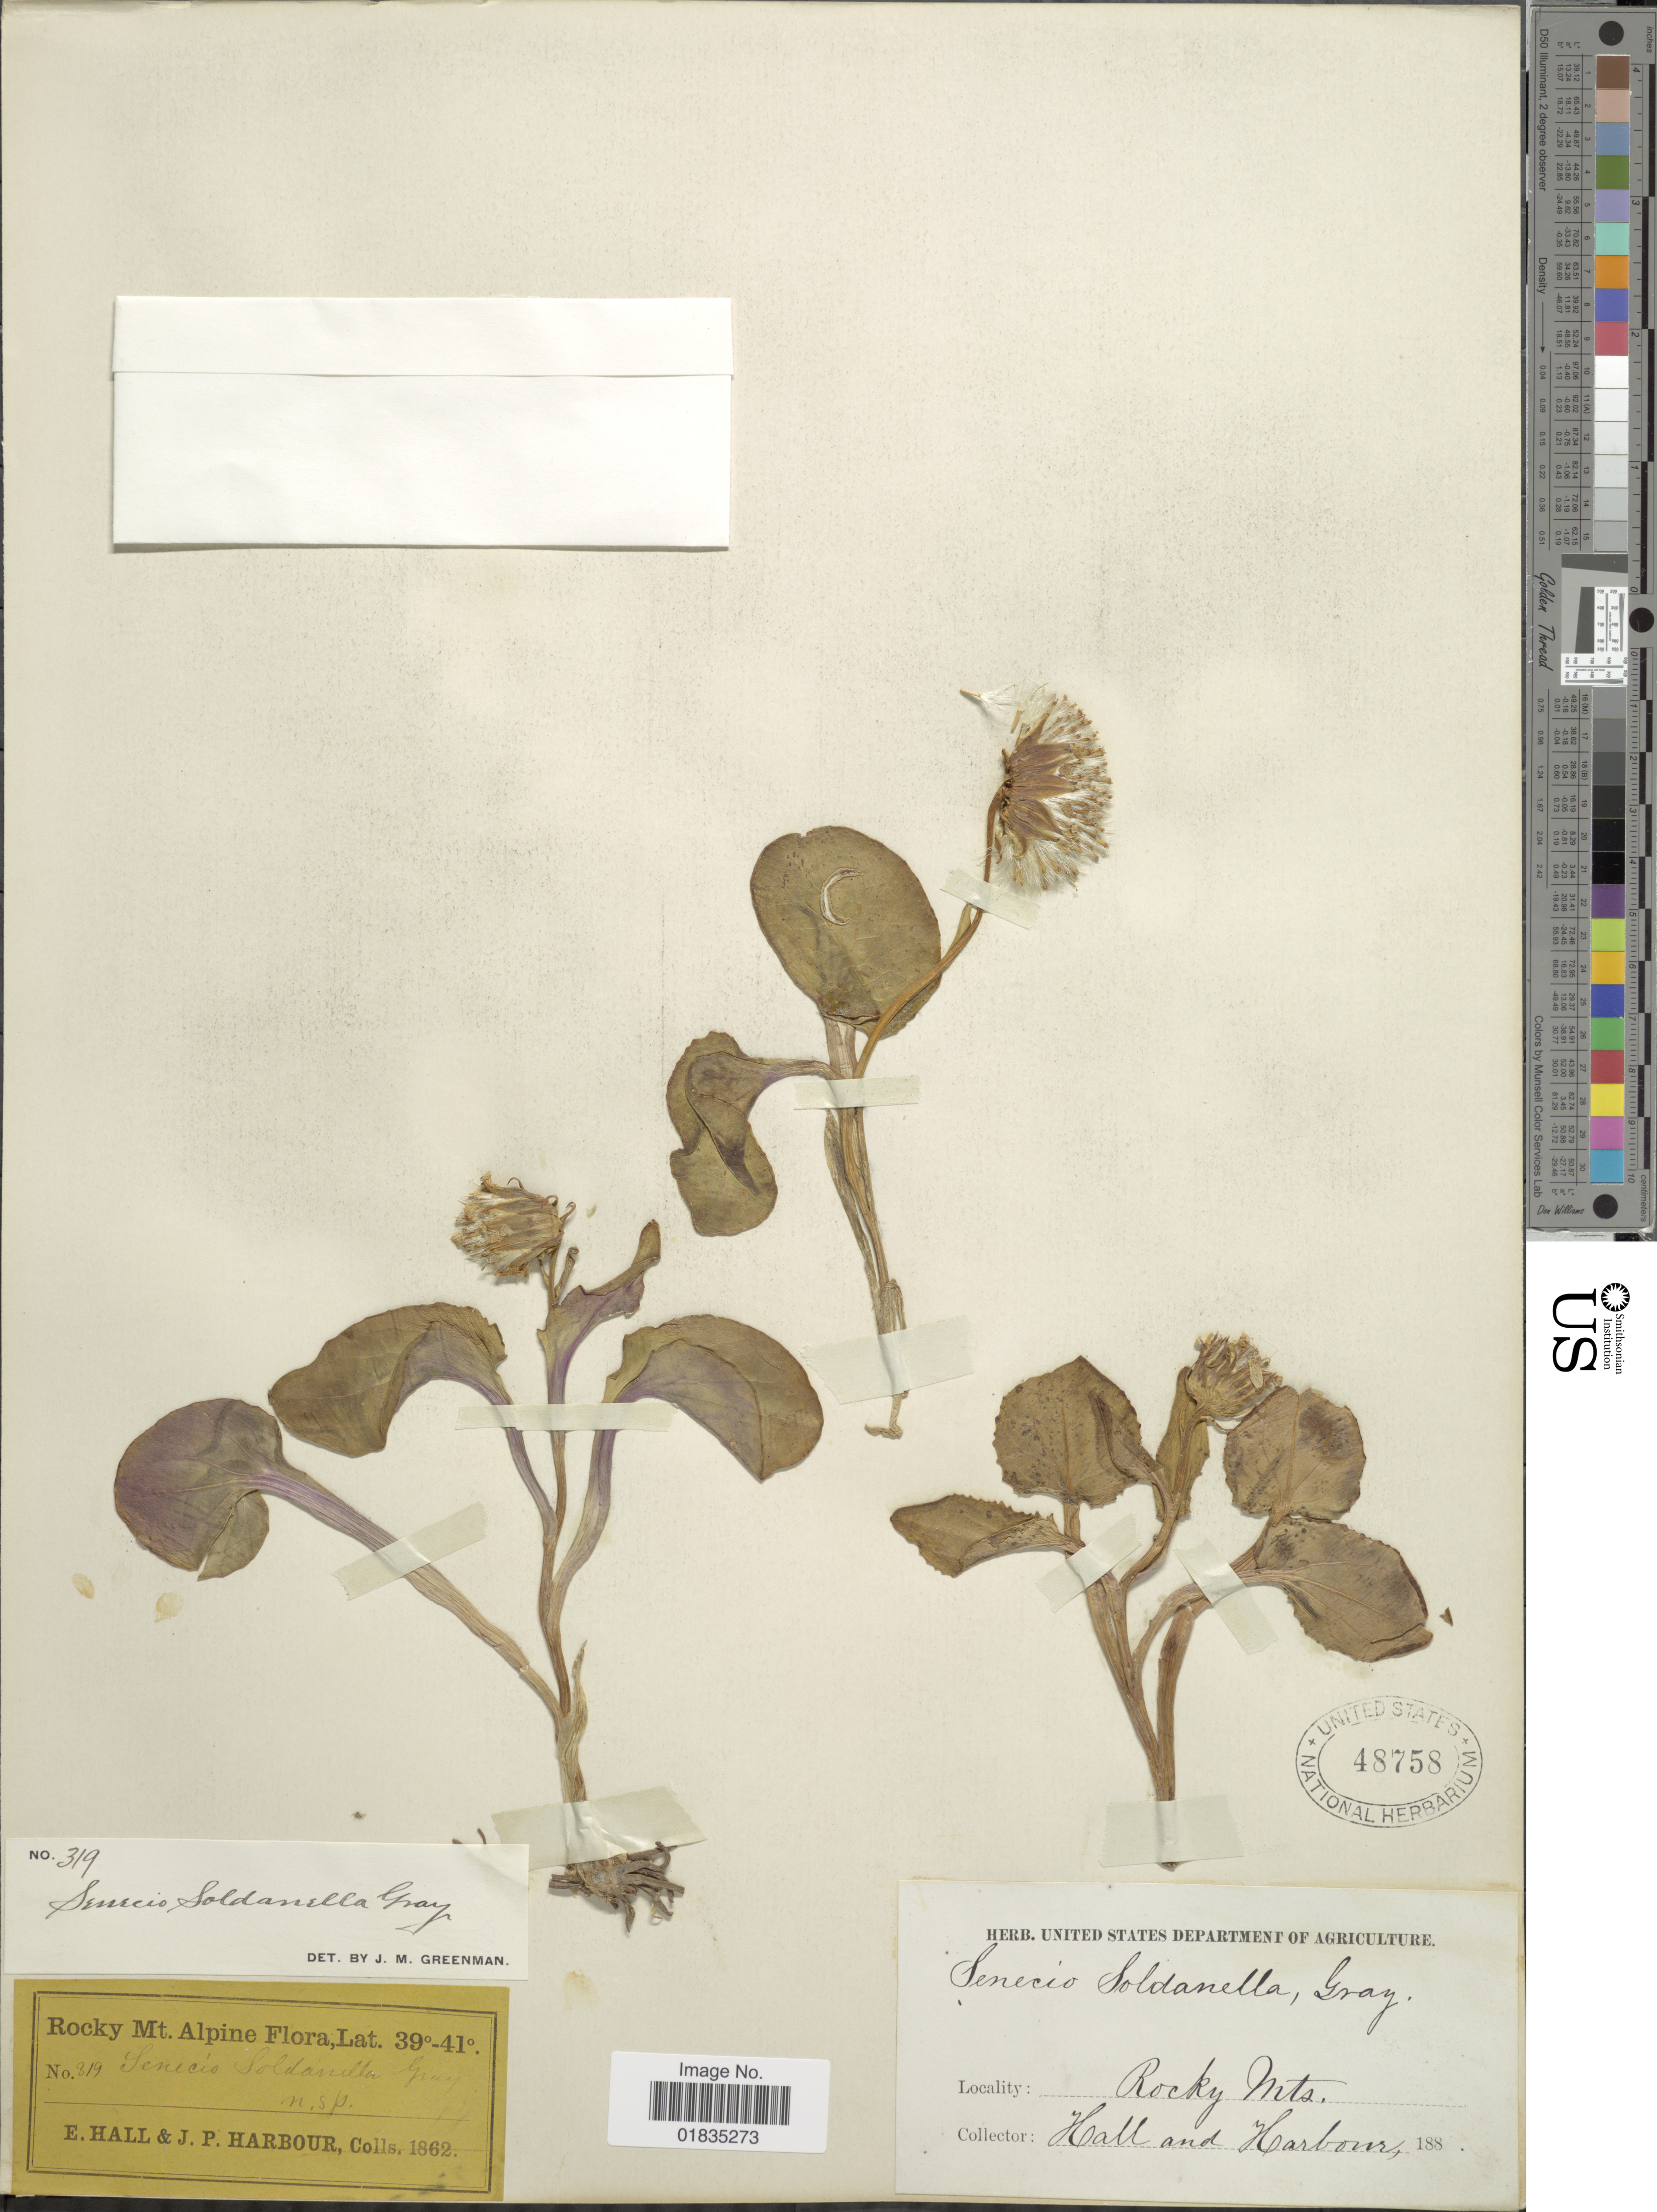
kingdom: Plantae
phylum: Tracheophyta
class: Magnoliopsida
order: Asterales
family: Asteraceae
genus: Senecio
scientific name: Senecio soldanella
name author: A. Gray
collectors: E. Hall & J. Harbour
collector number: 319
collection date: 1862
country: United States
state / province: Colorado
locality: Rocky Mts.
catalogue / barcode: US 48758